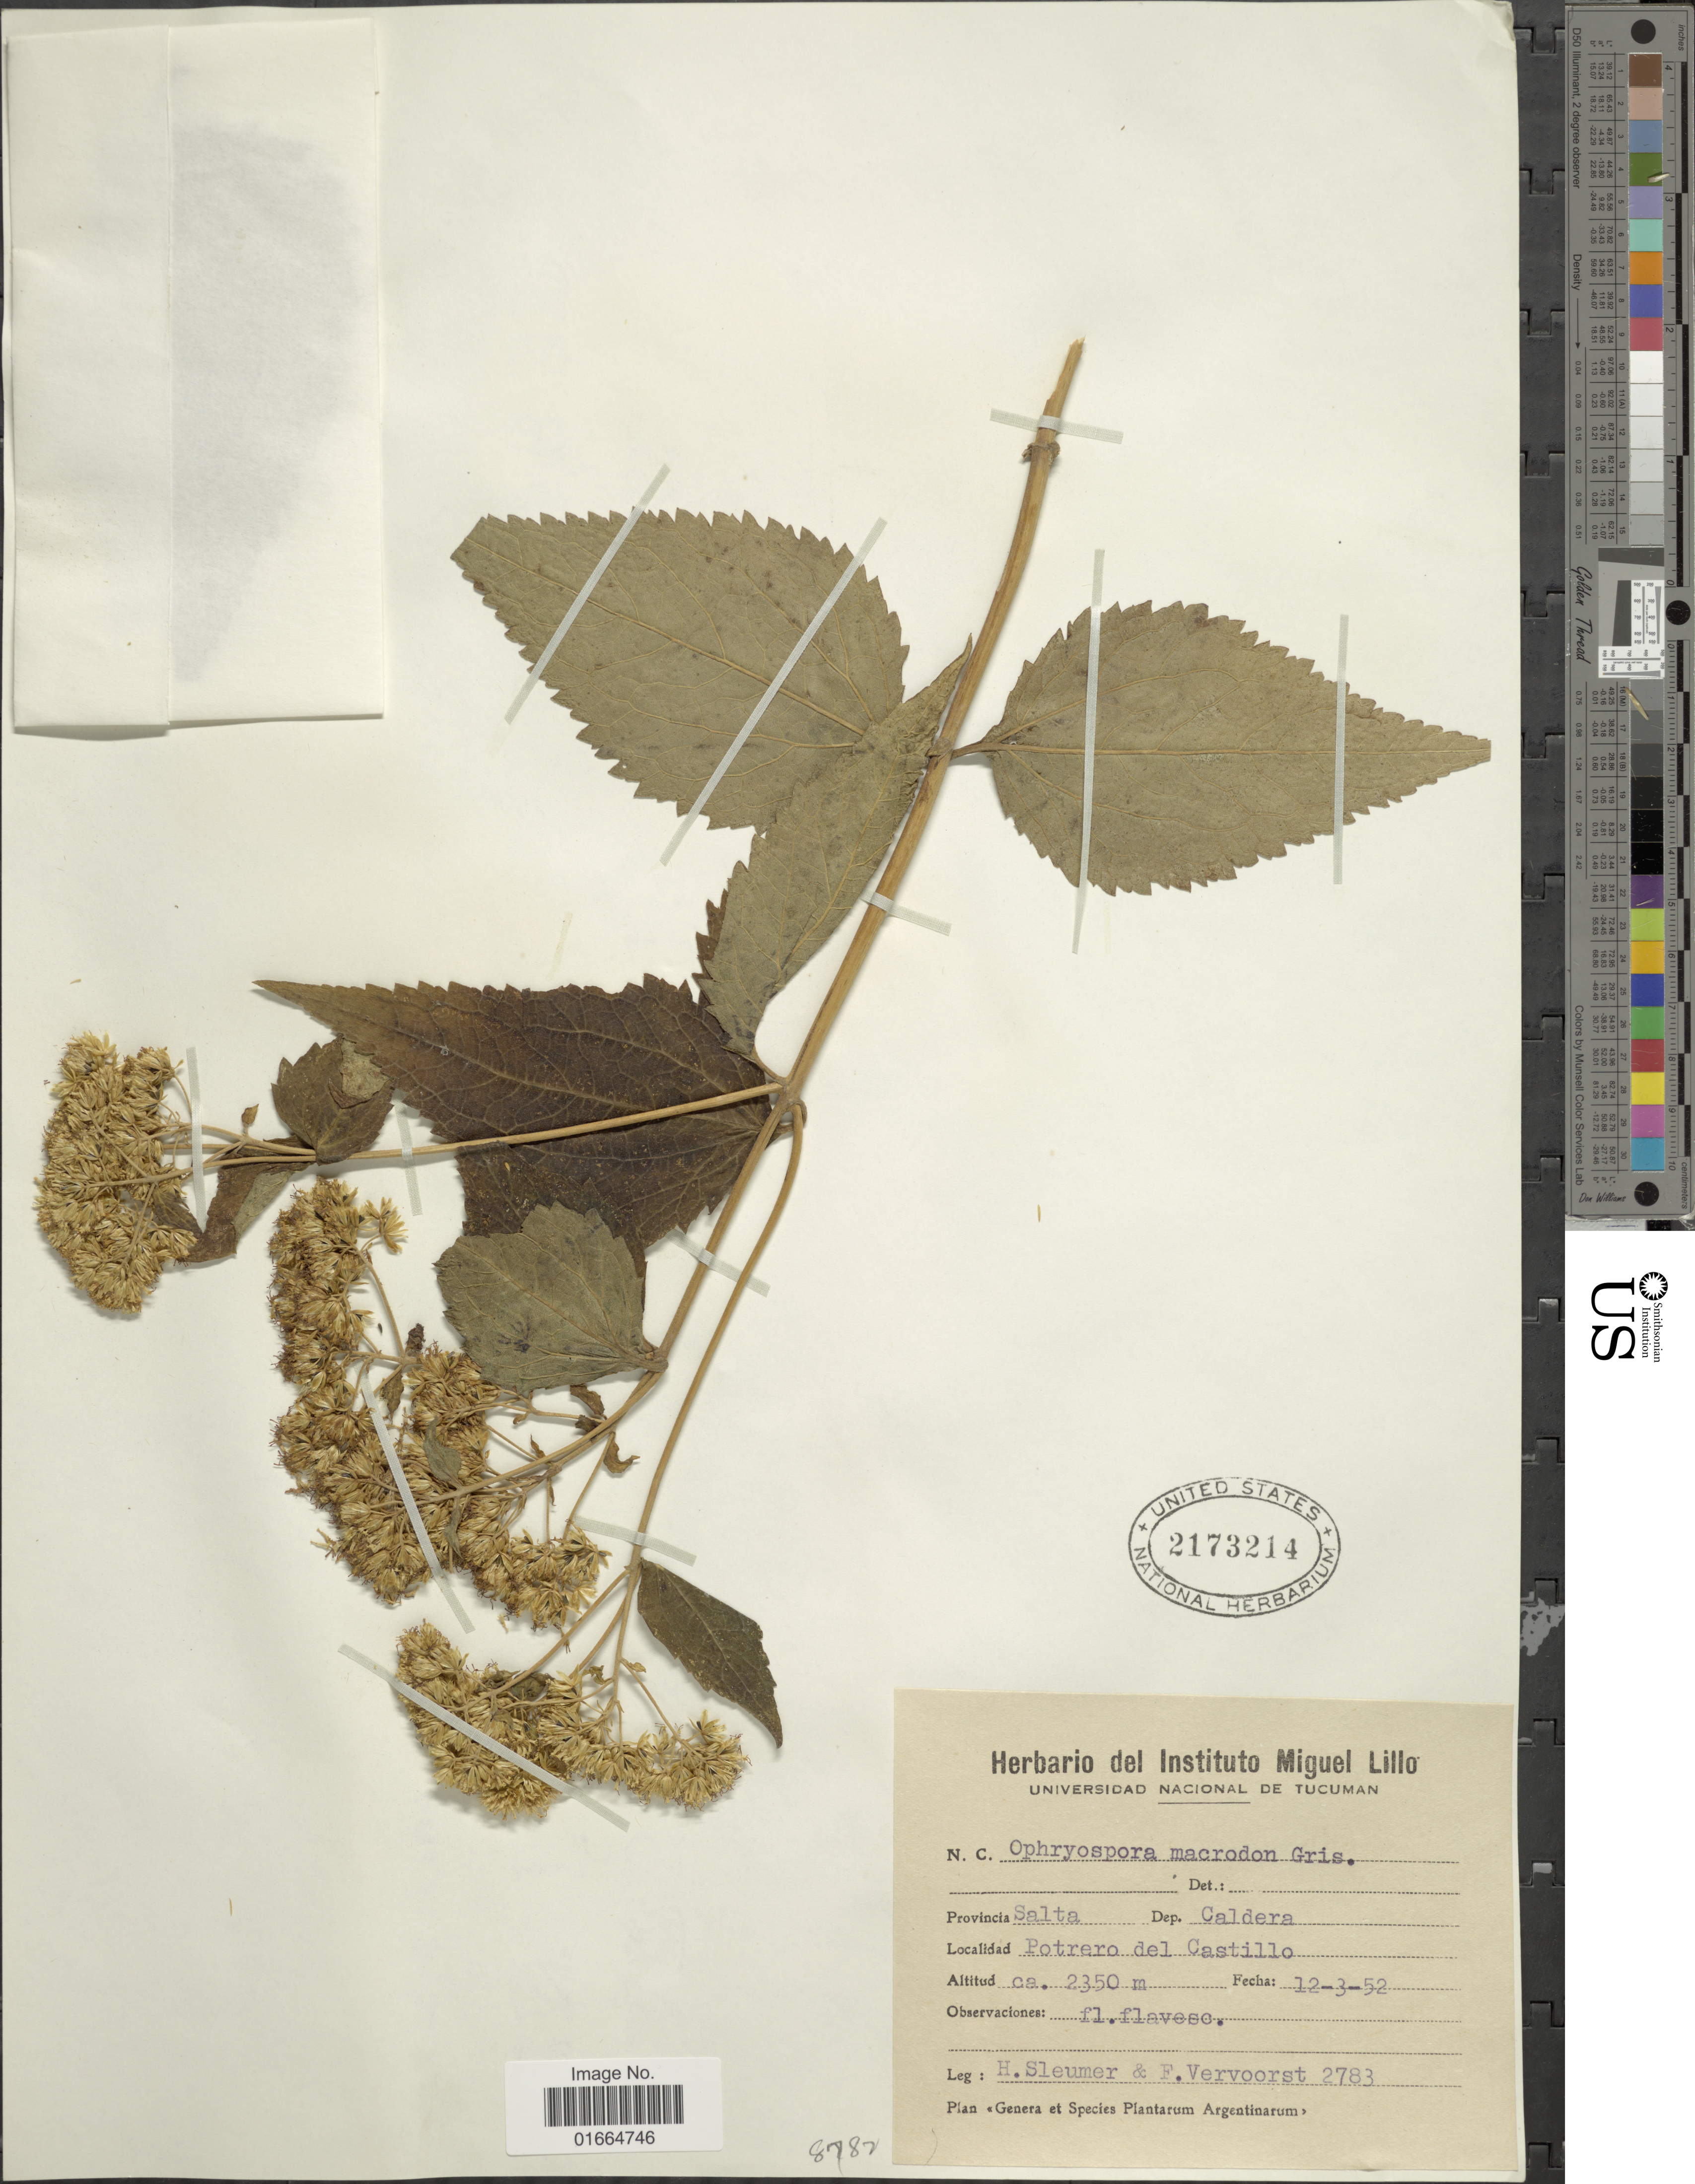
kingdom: Plantae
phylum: Tracheophyta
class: Magnoliopsida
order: Asterales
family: Asteraceae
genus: Ophryosporus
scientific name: Ophryosporus macrodon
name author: Griseb.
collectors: H. O. Sleumer & F. Vervoorst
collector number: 2783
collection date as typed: Transcribed d/m/y: 12/3/52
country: Argentina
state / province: Salta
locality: Provincia Salta, Dep. Caldera, Potrero del Castillo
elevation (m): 2350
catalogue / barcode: US 2173214